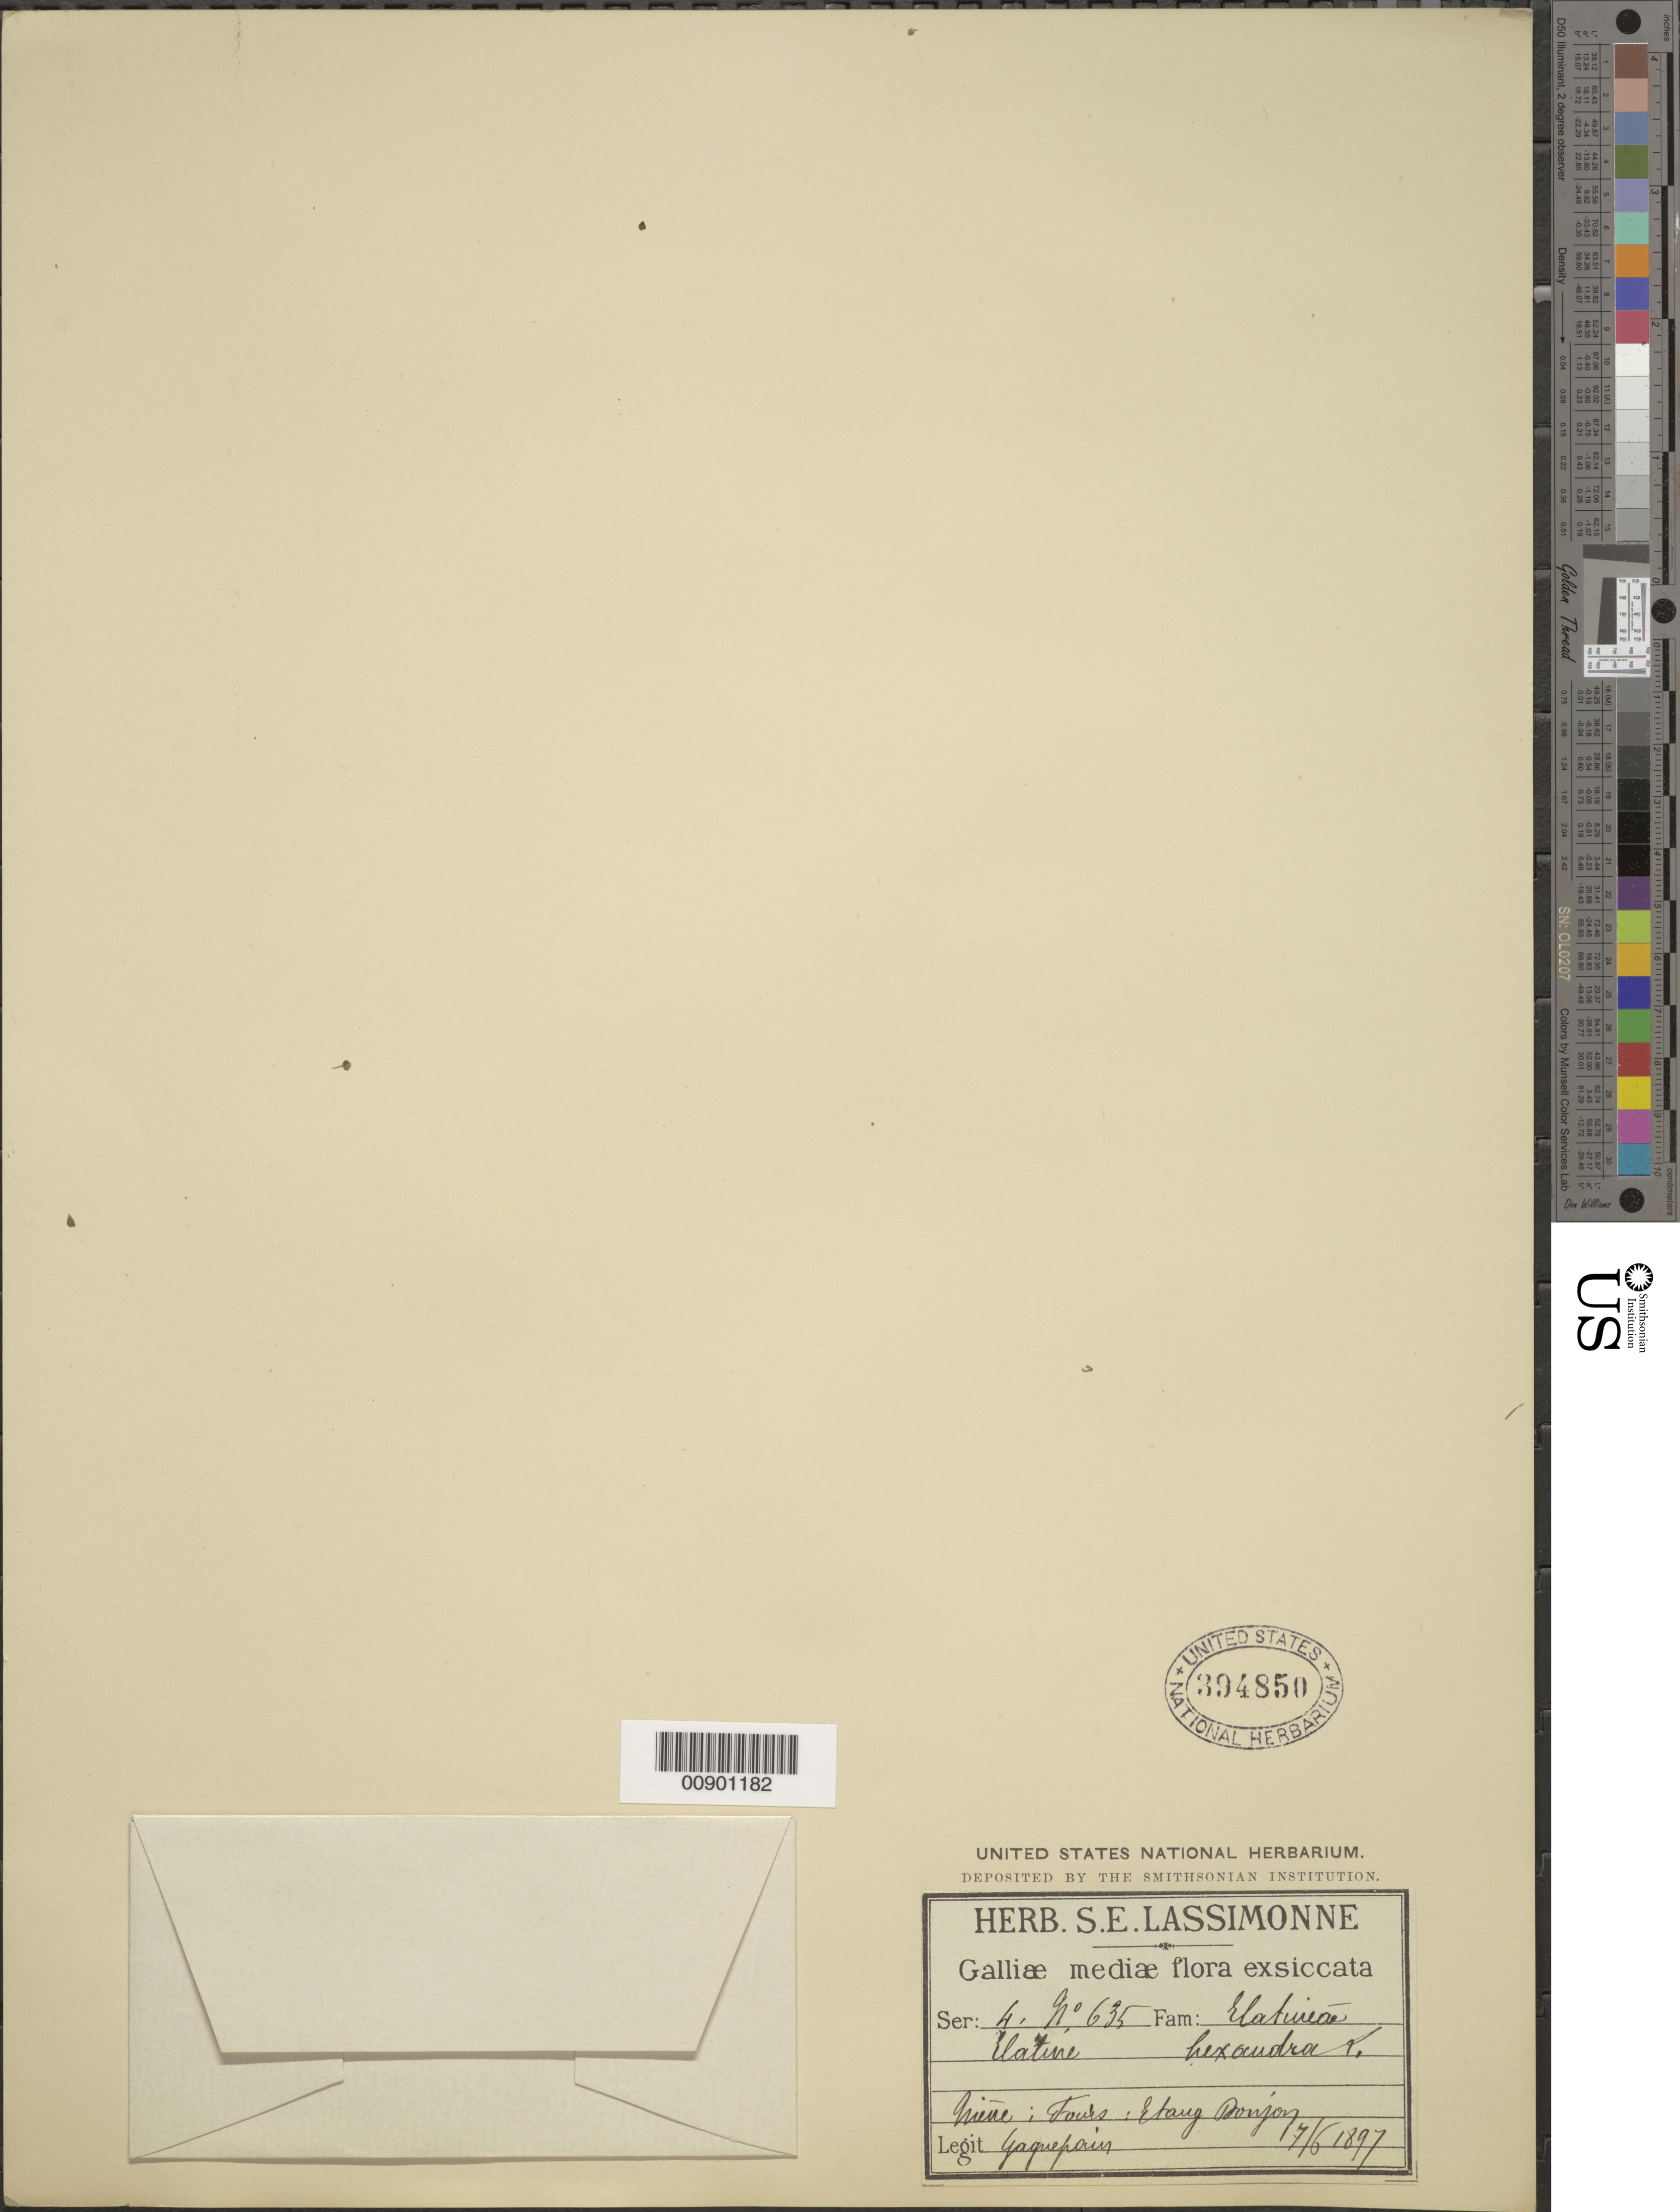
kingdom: Plantae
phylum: Tracheophyta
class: Magnoliopsida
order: Malpighiales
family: Elatinaceae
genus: Elatine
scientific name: Elatine hexandra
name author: DC.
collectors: F. Gagnepain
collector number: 635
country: France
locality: Mire, tours, Etang Donjoy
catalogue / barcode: US 394850